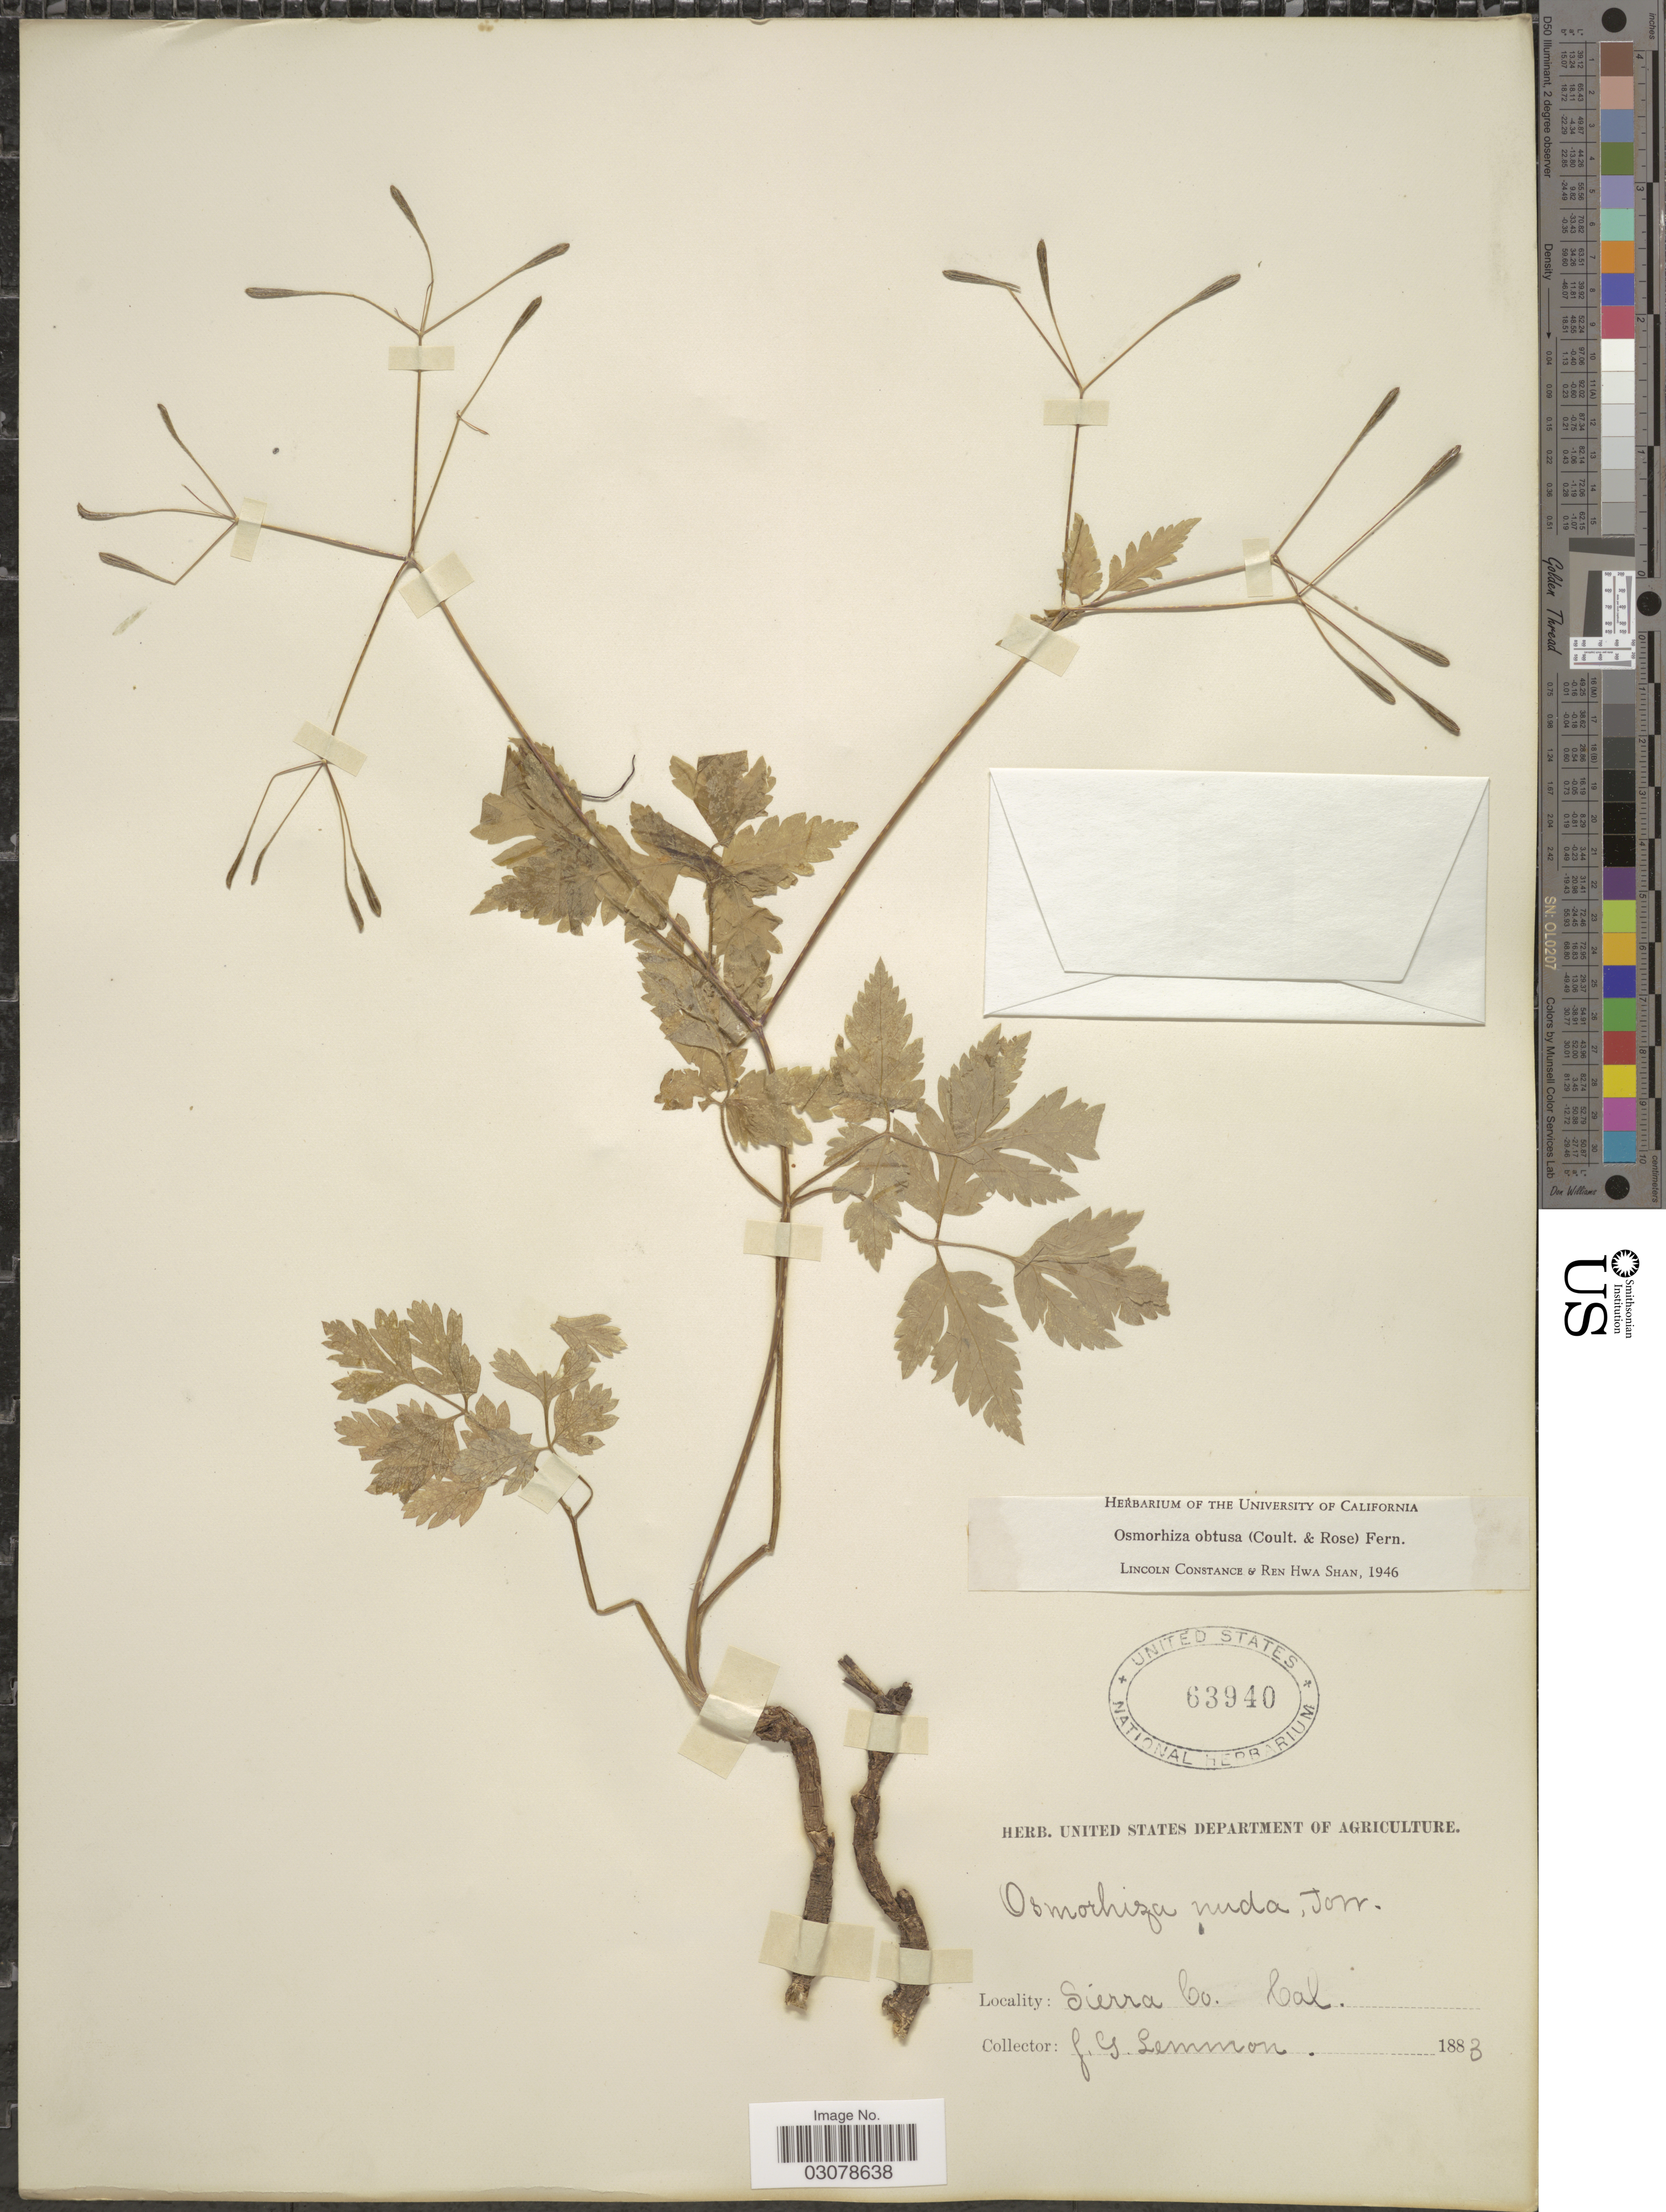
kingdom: Plantae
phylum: Tracheophyta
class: Magnoliopsida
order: Apiales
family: Apiaceae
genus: Osmorhiza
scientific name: Osmorhiza obtusa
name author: (J.M. Coult. & Rose) Fernald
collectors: J. Lemmon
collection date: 1883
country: United States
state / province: California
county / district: Sierra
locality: Sierra Co.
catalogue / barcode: US 63940